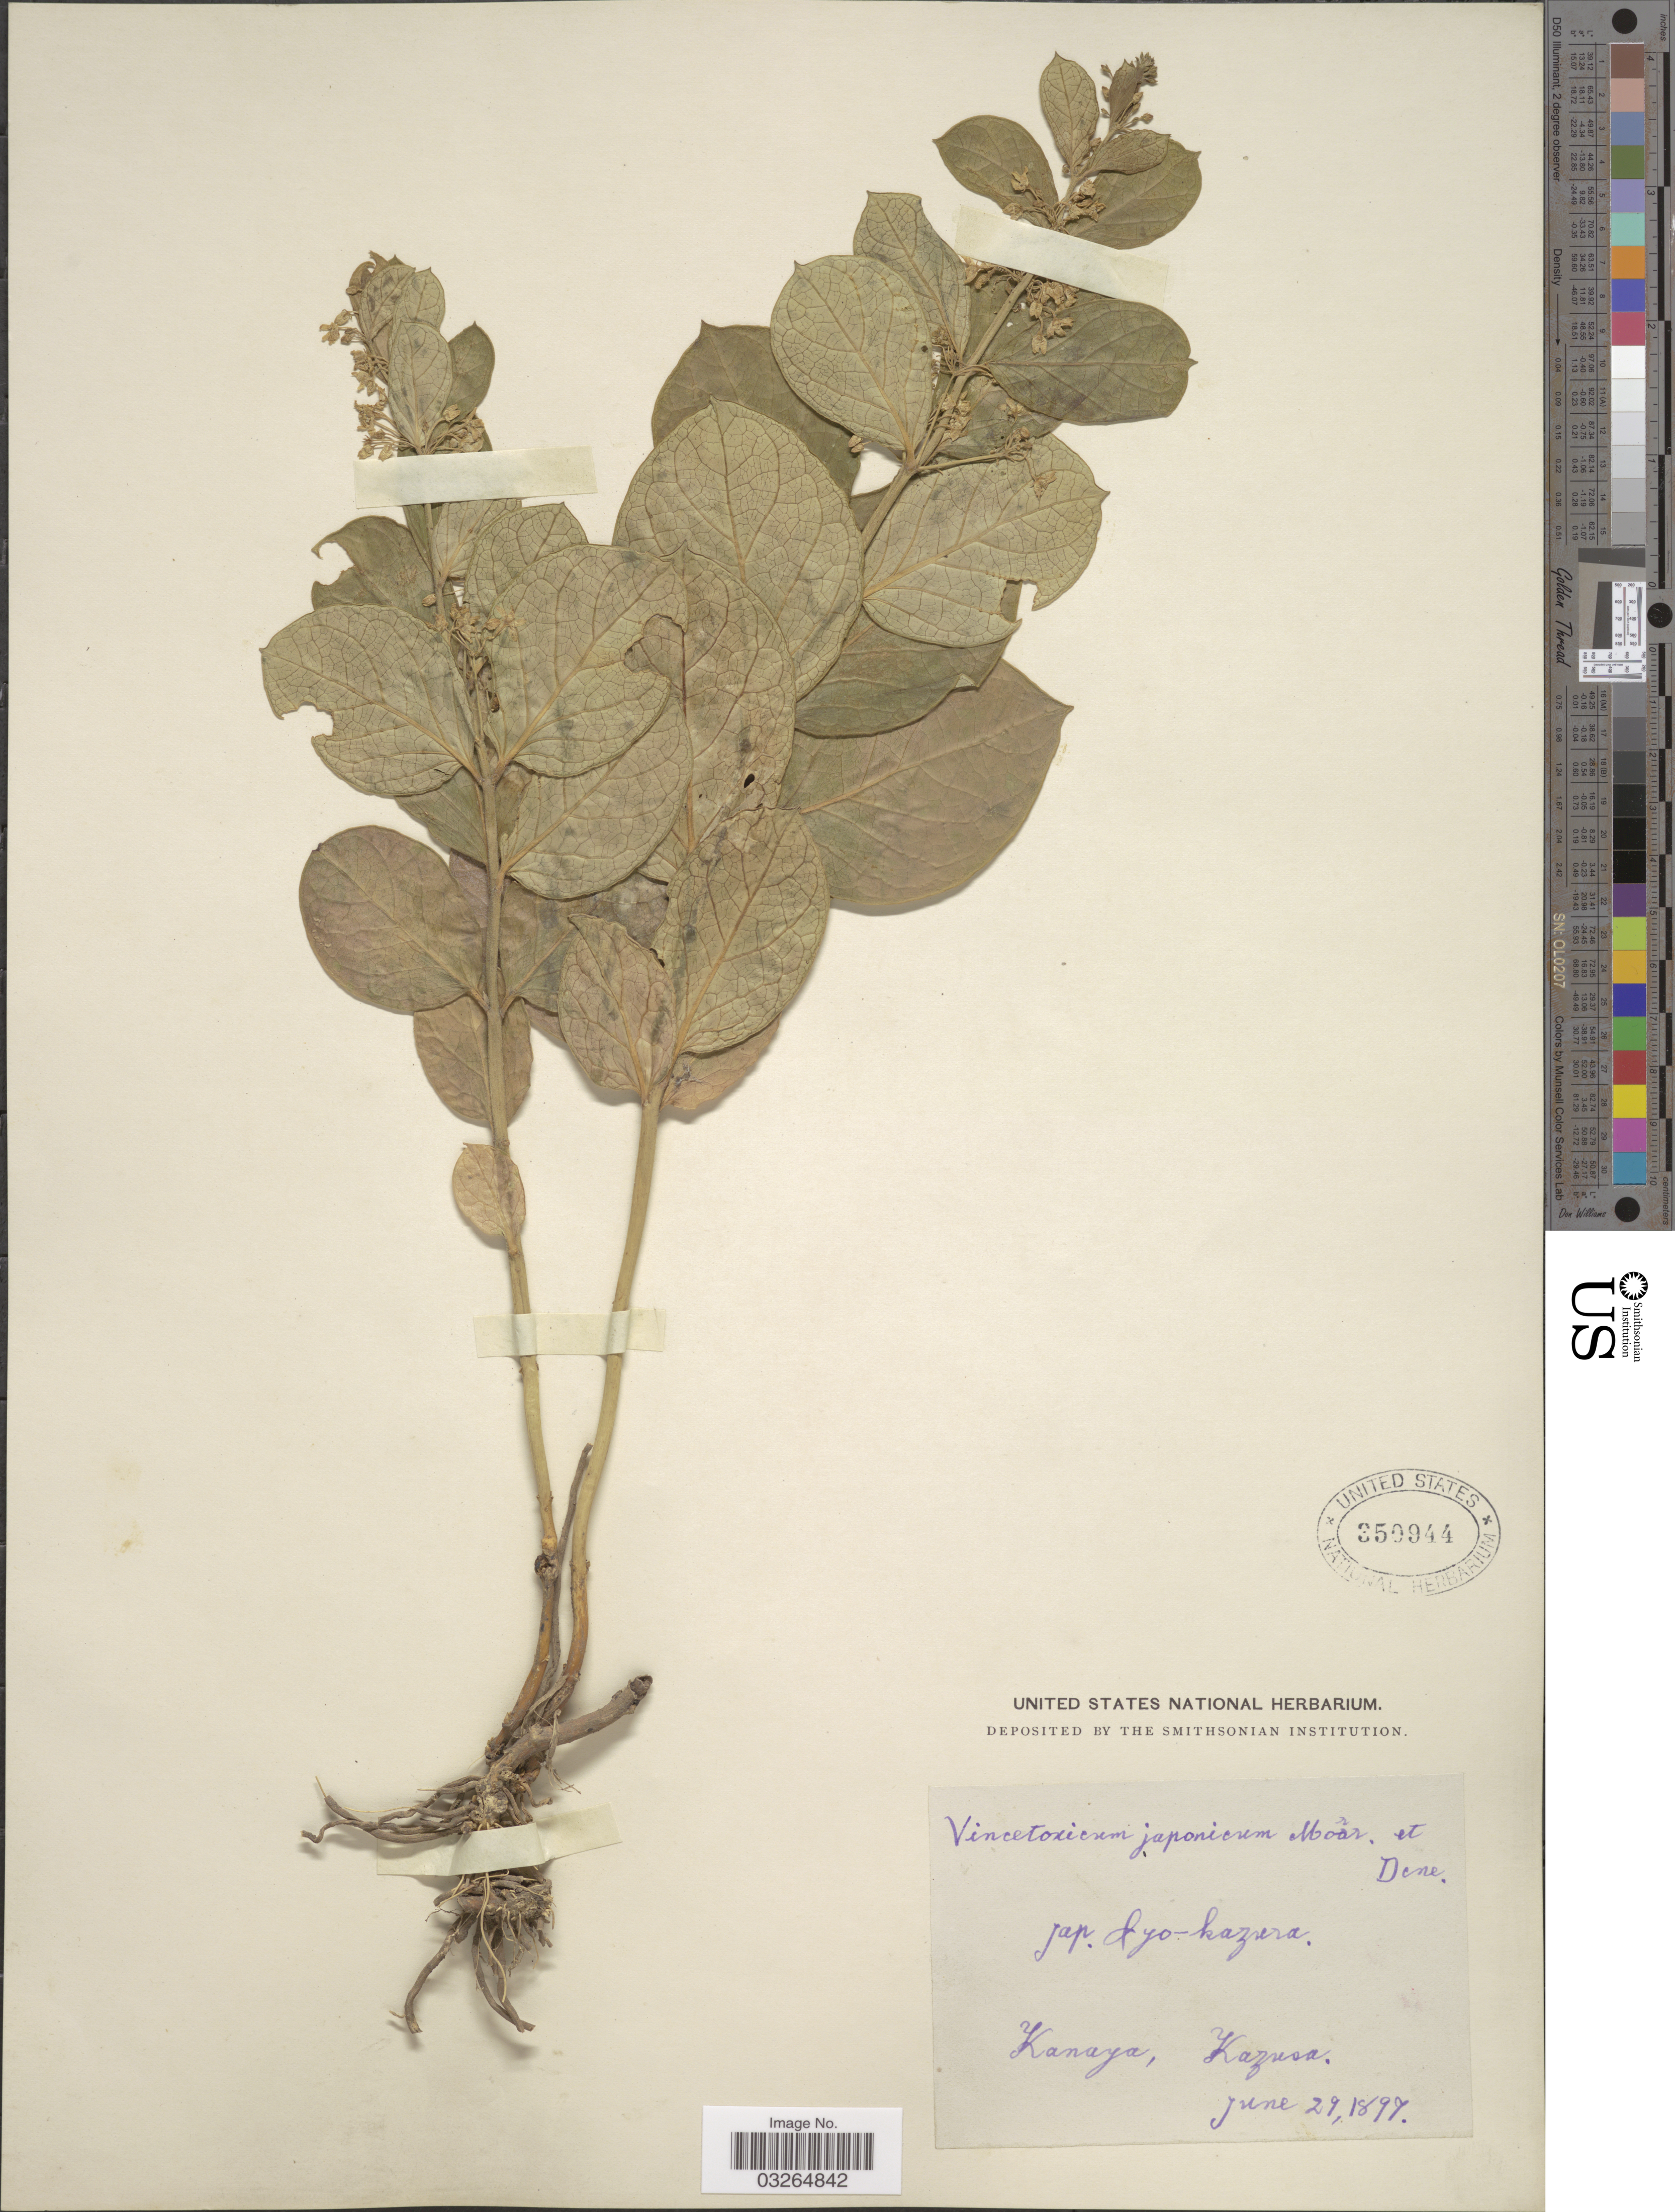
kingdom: Plantae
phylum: Tracheophyta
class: Magnoliopsida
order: Gentianales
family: Apocynaceae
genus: Cynanchum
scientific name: Cynanchum japonicum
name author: É. Morren & Decne.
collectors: ex herb. United States National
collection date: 1897-06-29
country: Japan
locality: Kanaya, Kazusa.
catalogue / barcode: US 350944